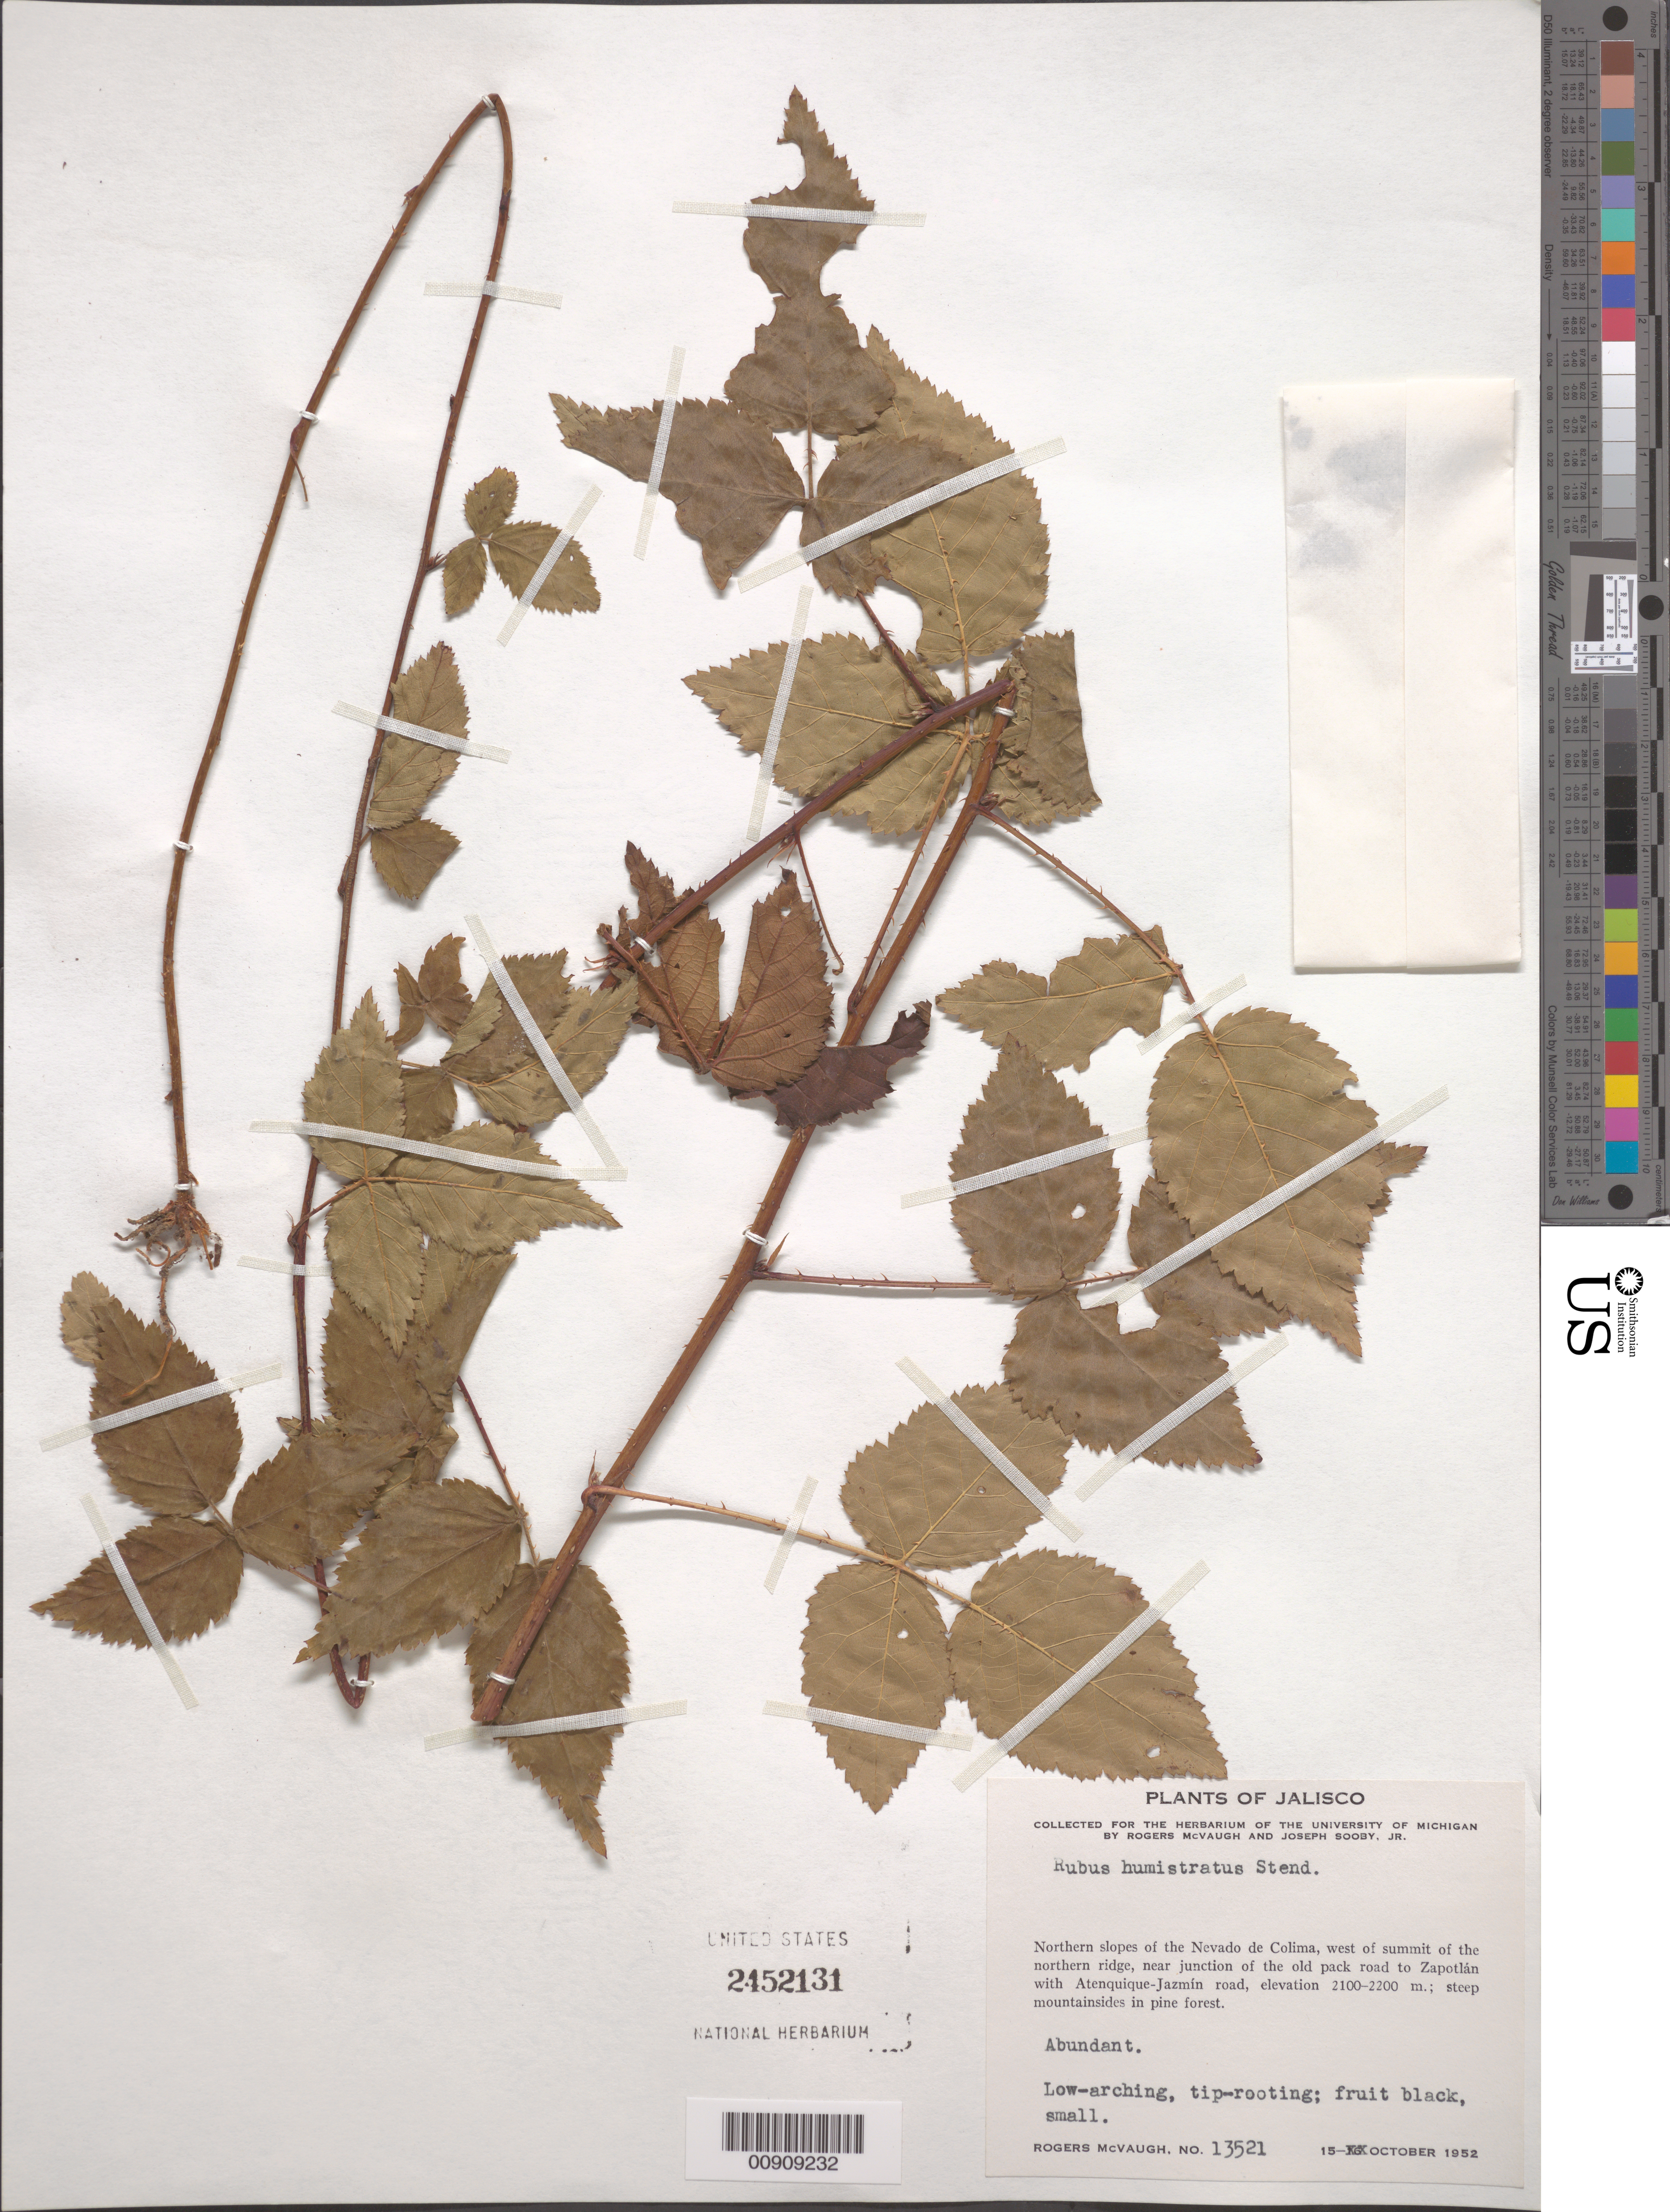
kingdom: Plantae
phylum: Tracheophyta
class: Magnoliopsida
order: Rosales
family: Rosaceae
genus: Rubus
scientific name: Rubus humistratus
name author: Steud.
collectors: R. McVaugh & J. Sooby Jr.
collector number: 13521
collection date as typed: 15 Oct 1952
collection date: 1952-10-15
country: Mexico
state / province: Jalisco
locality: Northern slopes of the Nevado de Colima, west of summit of the northern ridge, near junction of the old pack road to Zapotlán with Atentique - Jazmín road.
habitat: Steep mountainsides in pine forest.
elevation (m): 2200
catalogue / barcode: US 2452131